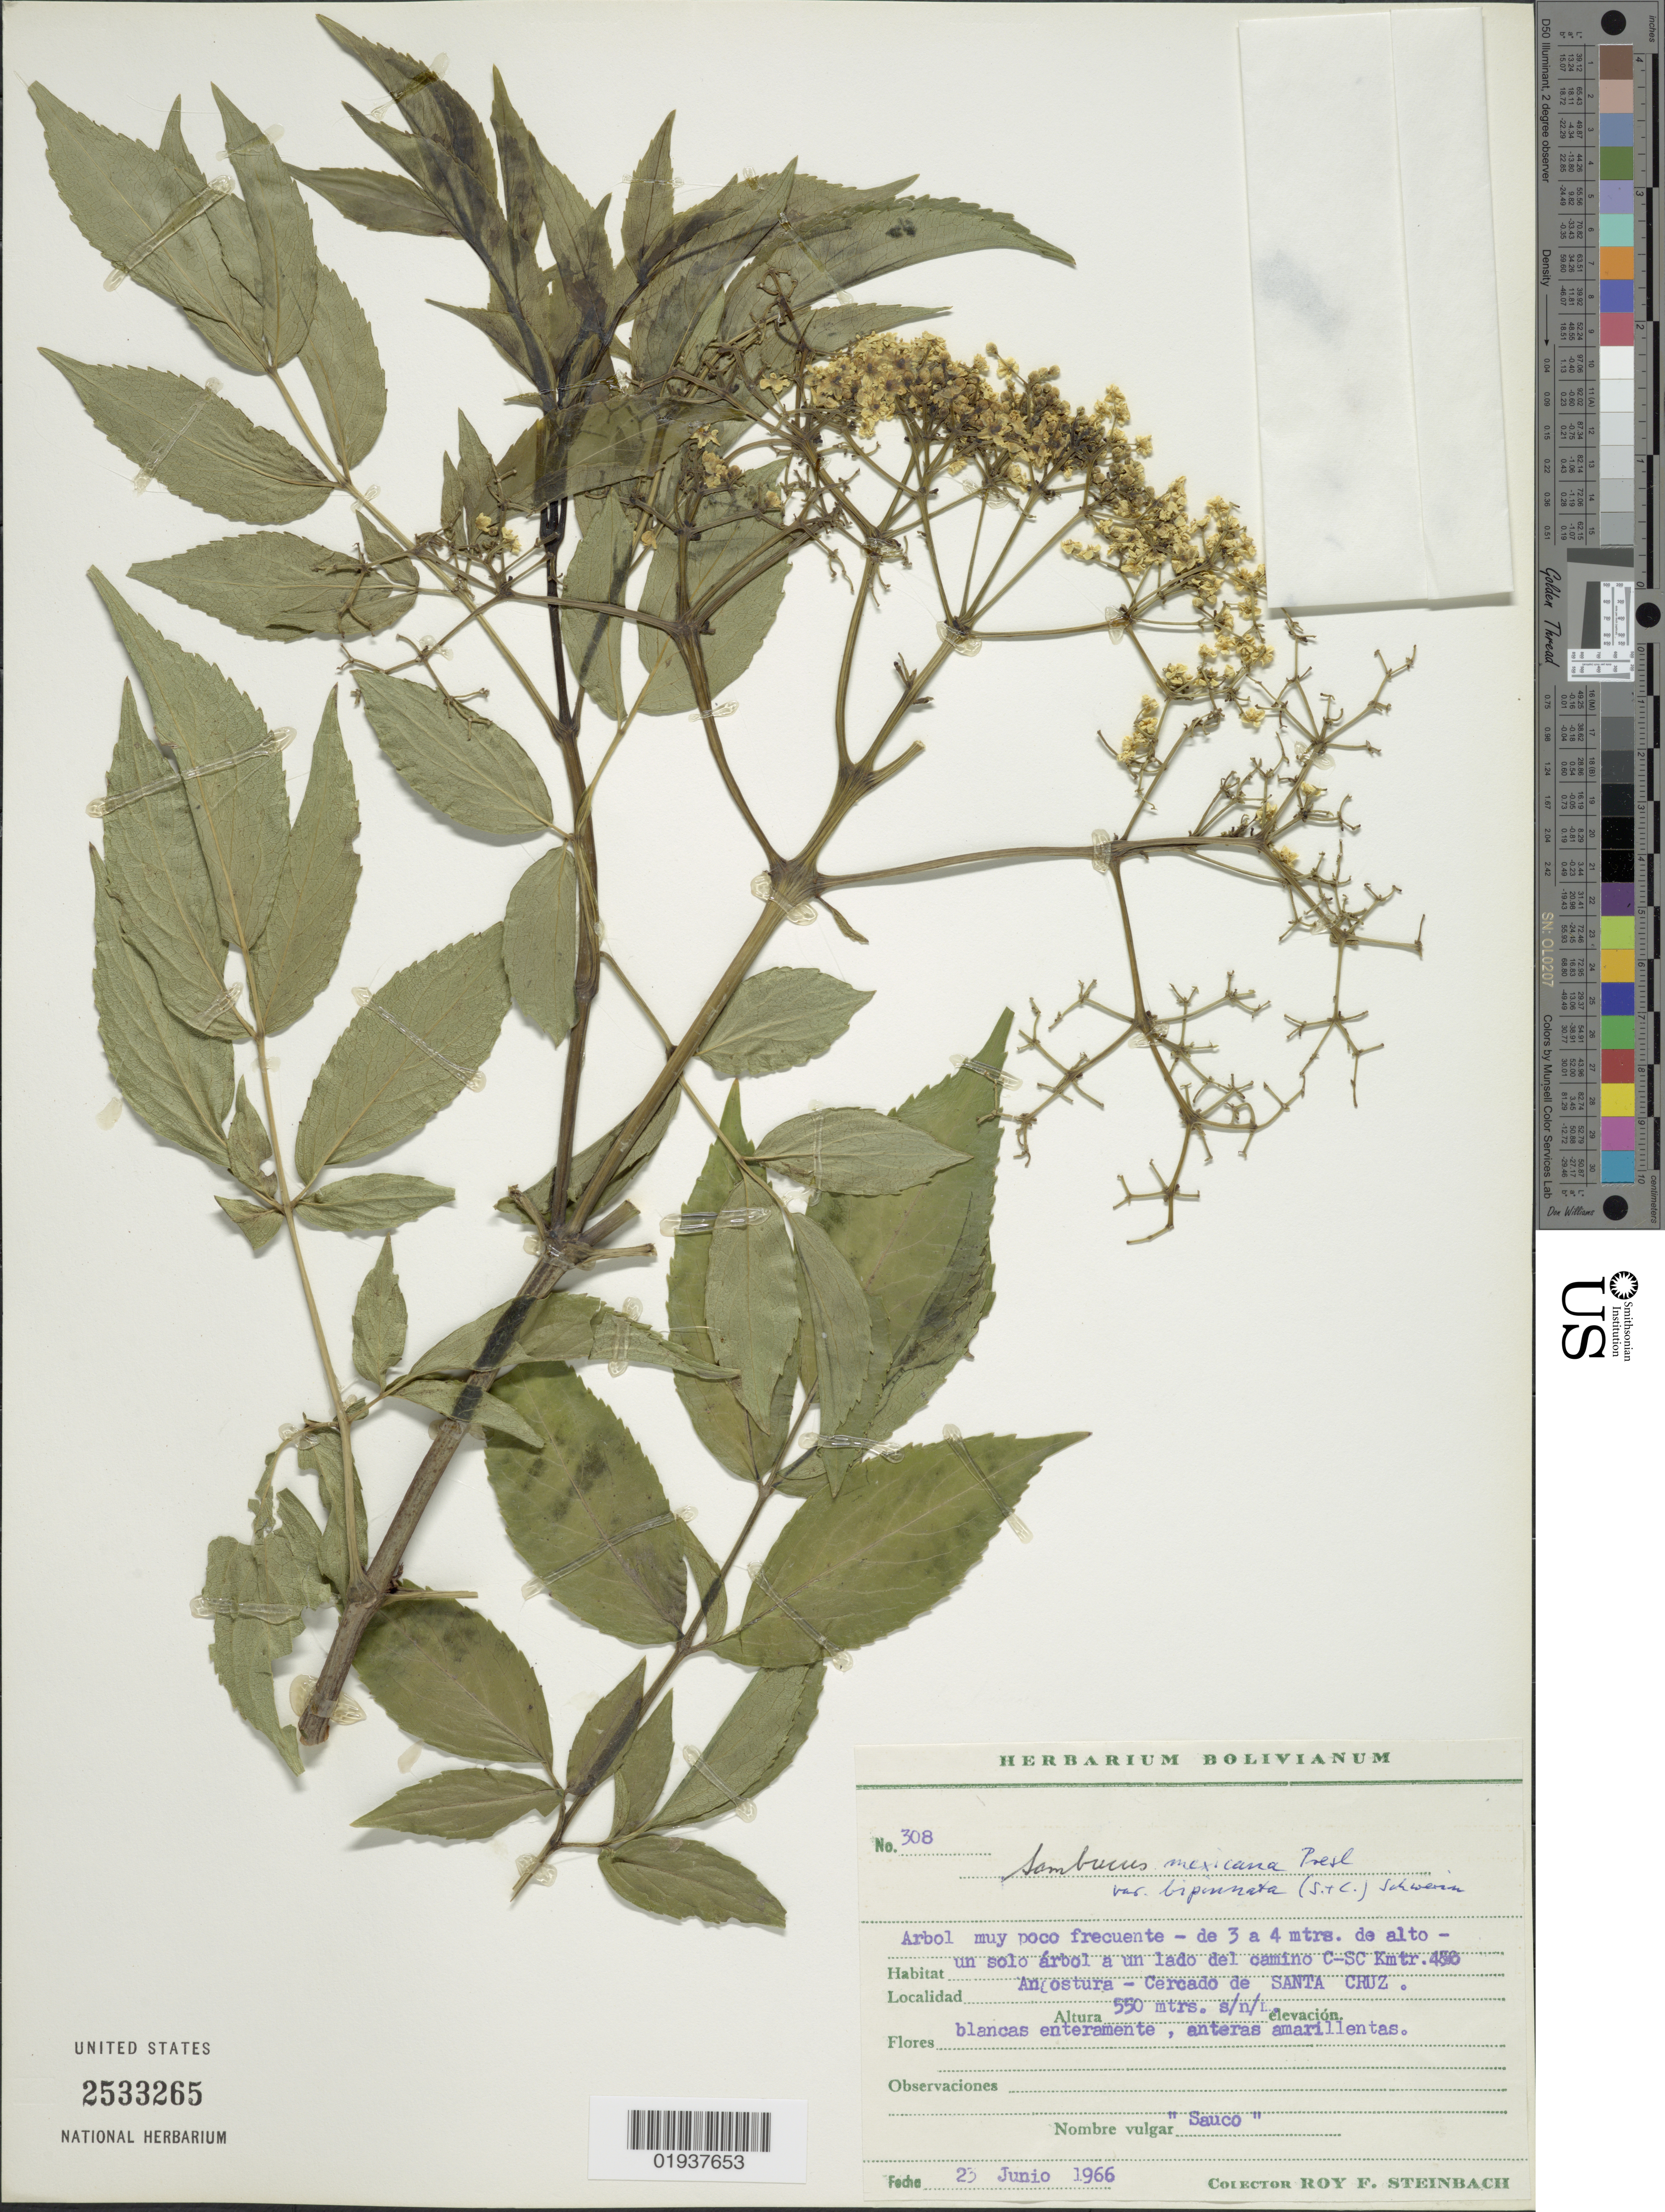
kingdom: Plantae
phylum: Tracheophyta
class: Magnoliopsida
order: Dipsacales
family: Viburnaceae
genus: Sambucus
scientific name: Sambucus canadensis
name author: L.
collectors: R. F. Steinbach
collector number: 308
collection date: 1966-06-25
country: Bolivia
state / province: Santa Cruz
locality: Angostura Cercado de Santa Cruz.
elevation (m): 550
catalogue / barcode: US 2533265